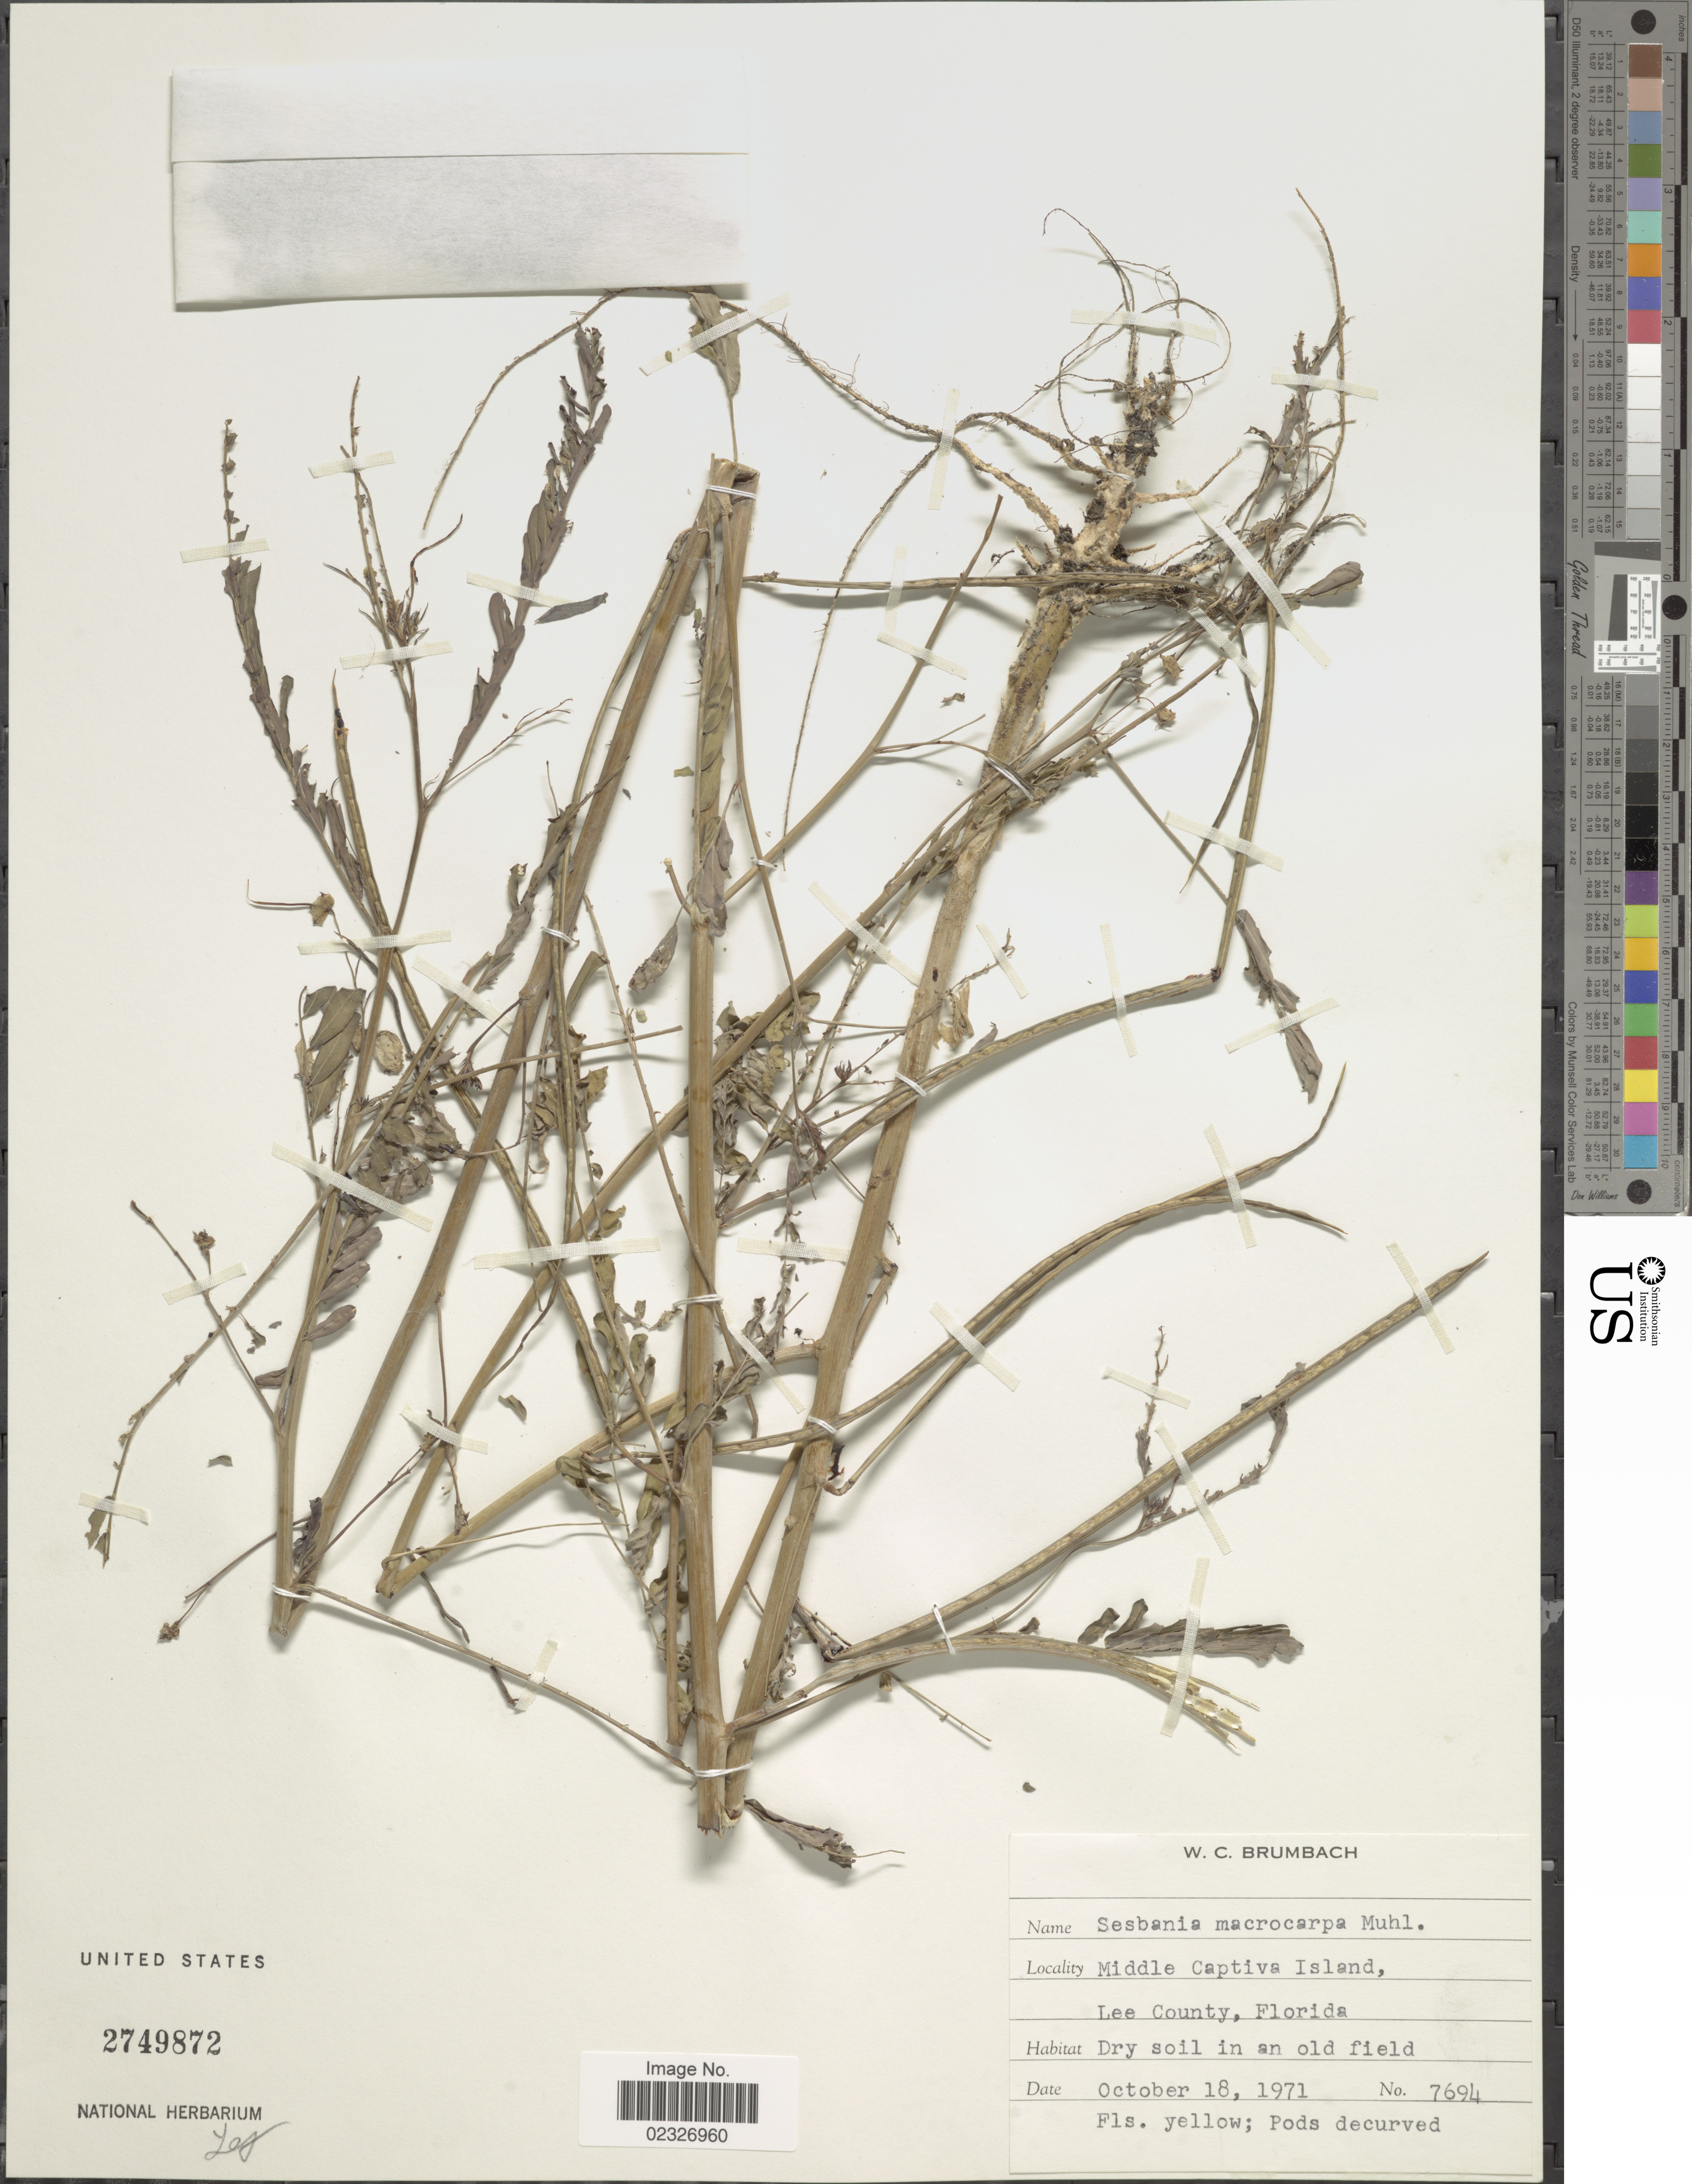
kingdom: Plantae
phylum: Tracheophyta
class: Magnoliopsida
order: Fabales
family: Fabaceae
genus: Sesbania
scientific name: Sesbania exaltata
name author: (Raf.) Cory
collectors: W. C. Brumbach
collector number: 7694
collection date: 1971-10-18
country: United States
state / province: Florida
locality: Middle Captiva Island, Lee County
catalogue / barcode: US 2749872